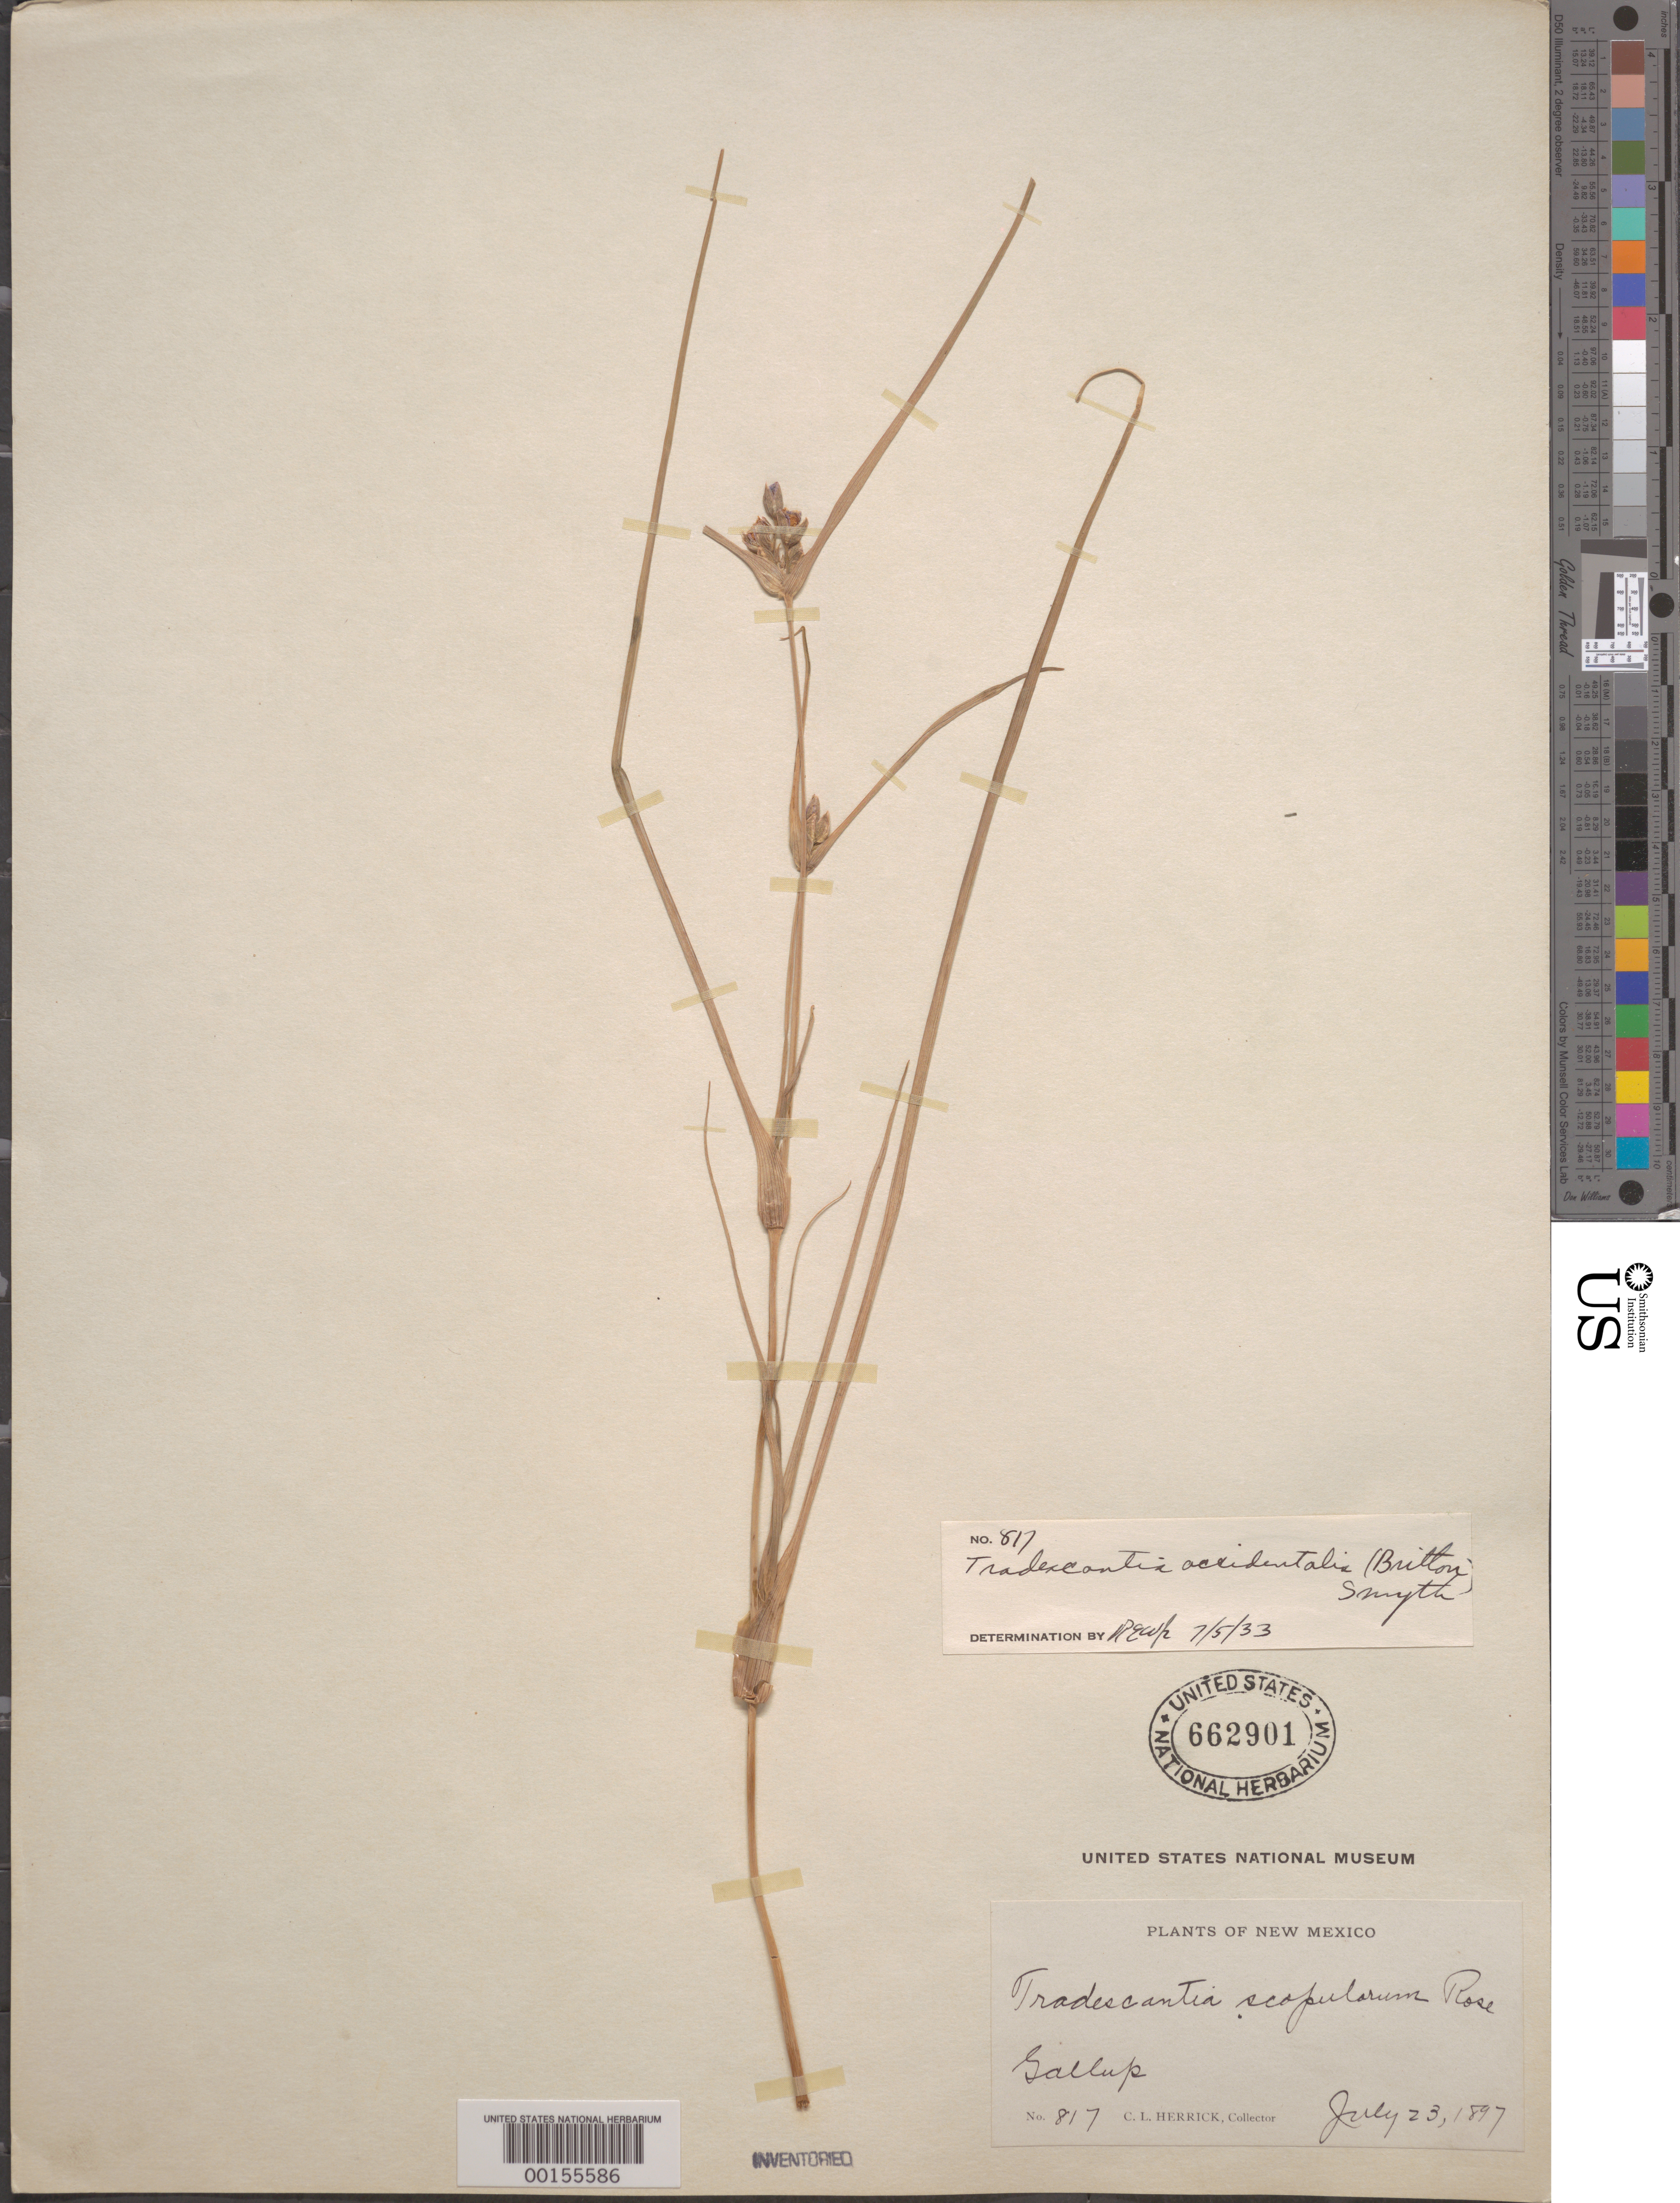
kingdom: Plantae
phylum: Tracheophyta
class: Liliopsida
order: Commelinales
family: Commelinaceae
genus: Tradescantia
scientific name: Tradescantia occidentalis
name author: (Britton) Smyth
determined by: Woodward, R. E.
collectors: C. Herrick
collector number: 817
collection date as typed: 23 Jul 1897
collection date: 1897-07-23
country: United States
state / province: New Mexico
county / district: Mckinley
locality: Gallup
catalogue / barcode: US 662901